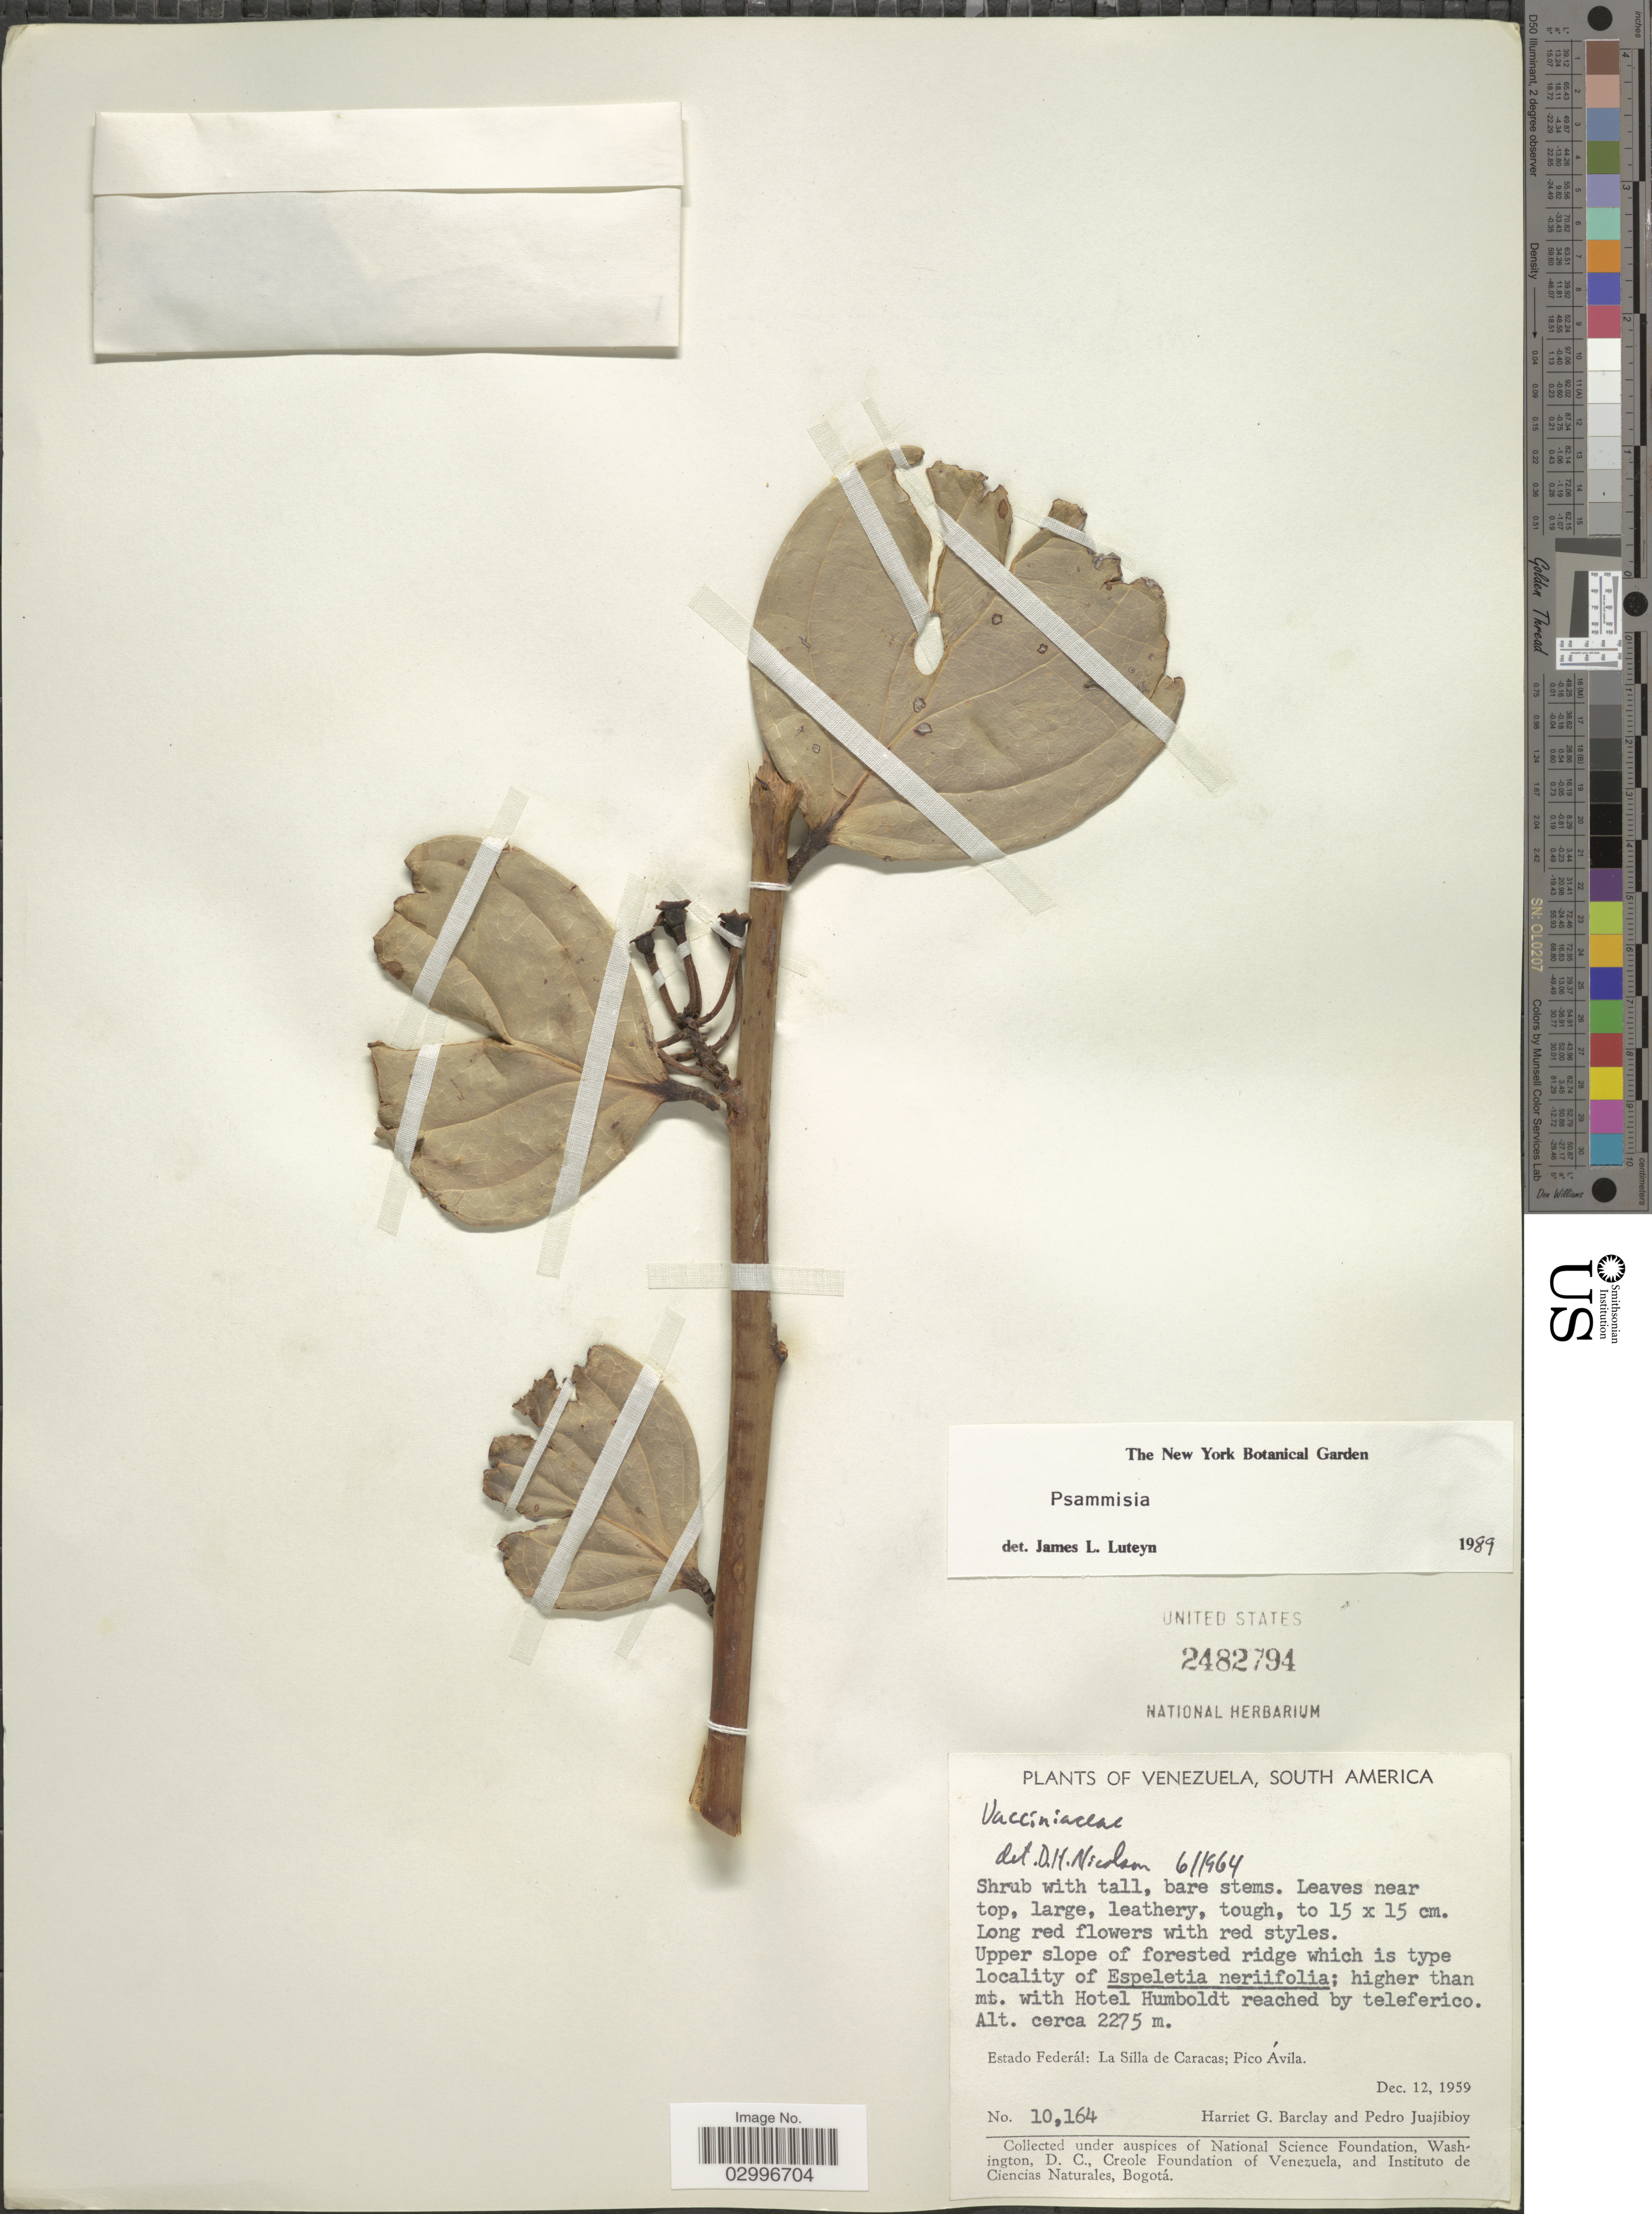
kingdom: Plantae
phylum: Tracheophyta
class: Magnoliopsida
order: Ericales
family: Ericaceae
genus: Psammisia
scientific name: Psammisia sp.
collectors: H. G. Barclay & P. Juajibioy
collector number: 10164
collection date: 1959-12-12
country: Venezuela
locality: Upper slope of forested ridge. Estado Federál: La Silla de Caracas; Pico Ávila.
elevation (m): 2275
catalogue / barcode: US 2482794